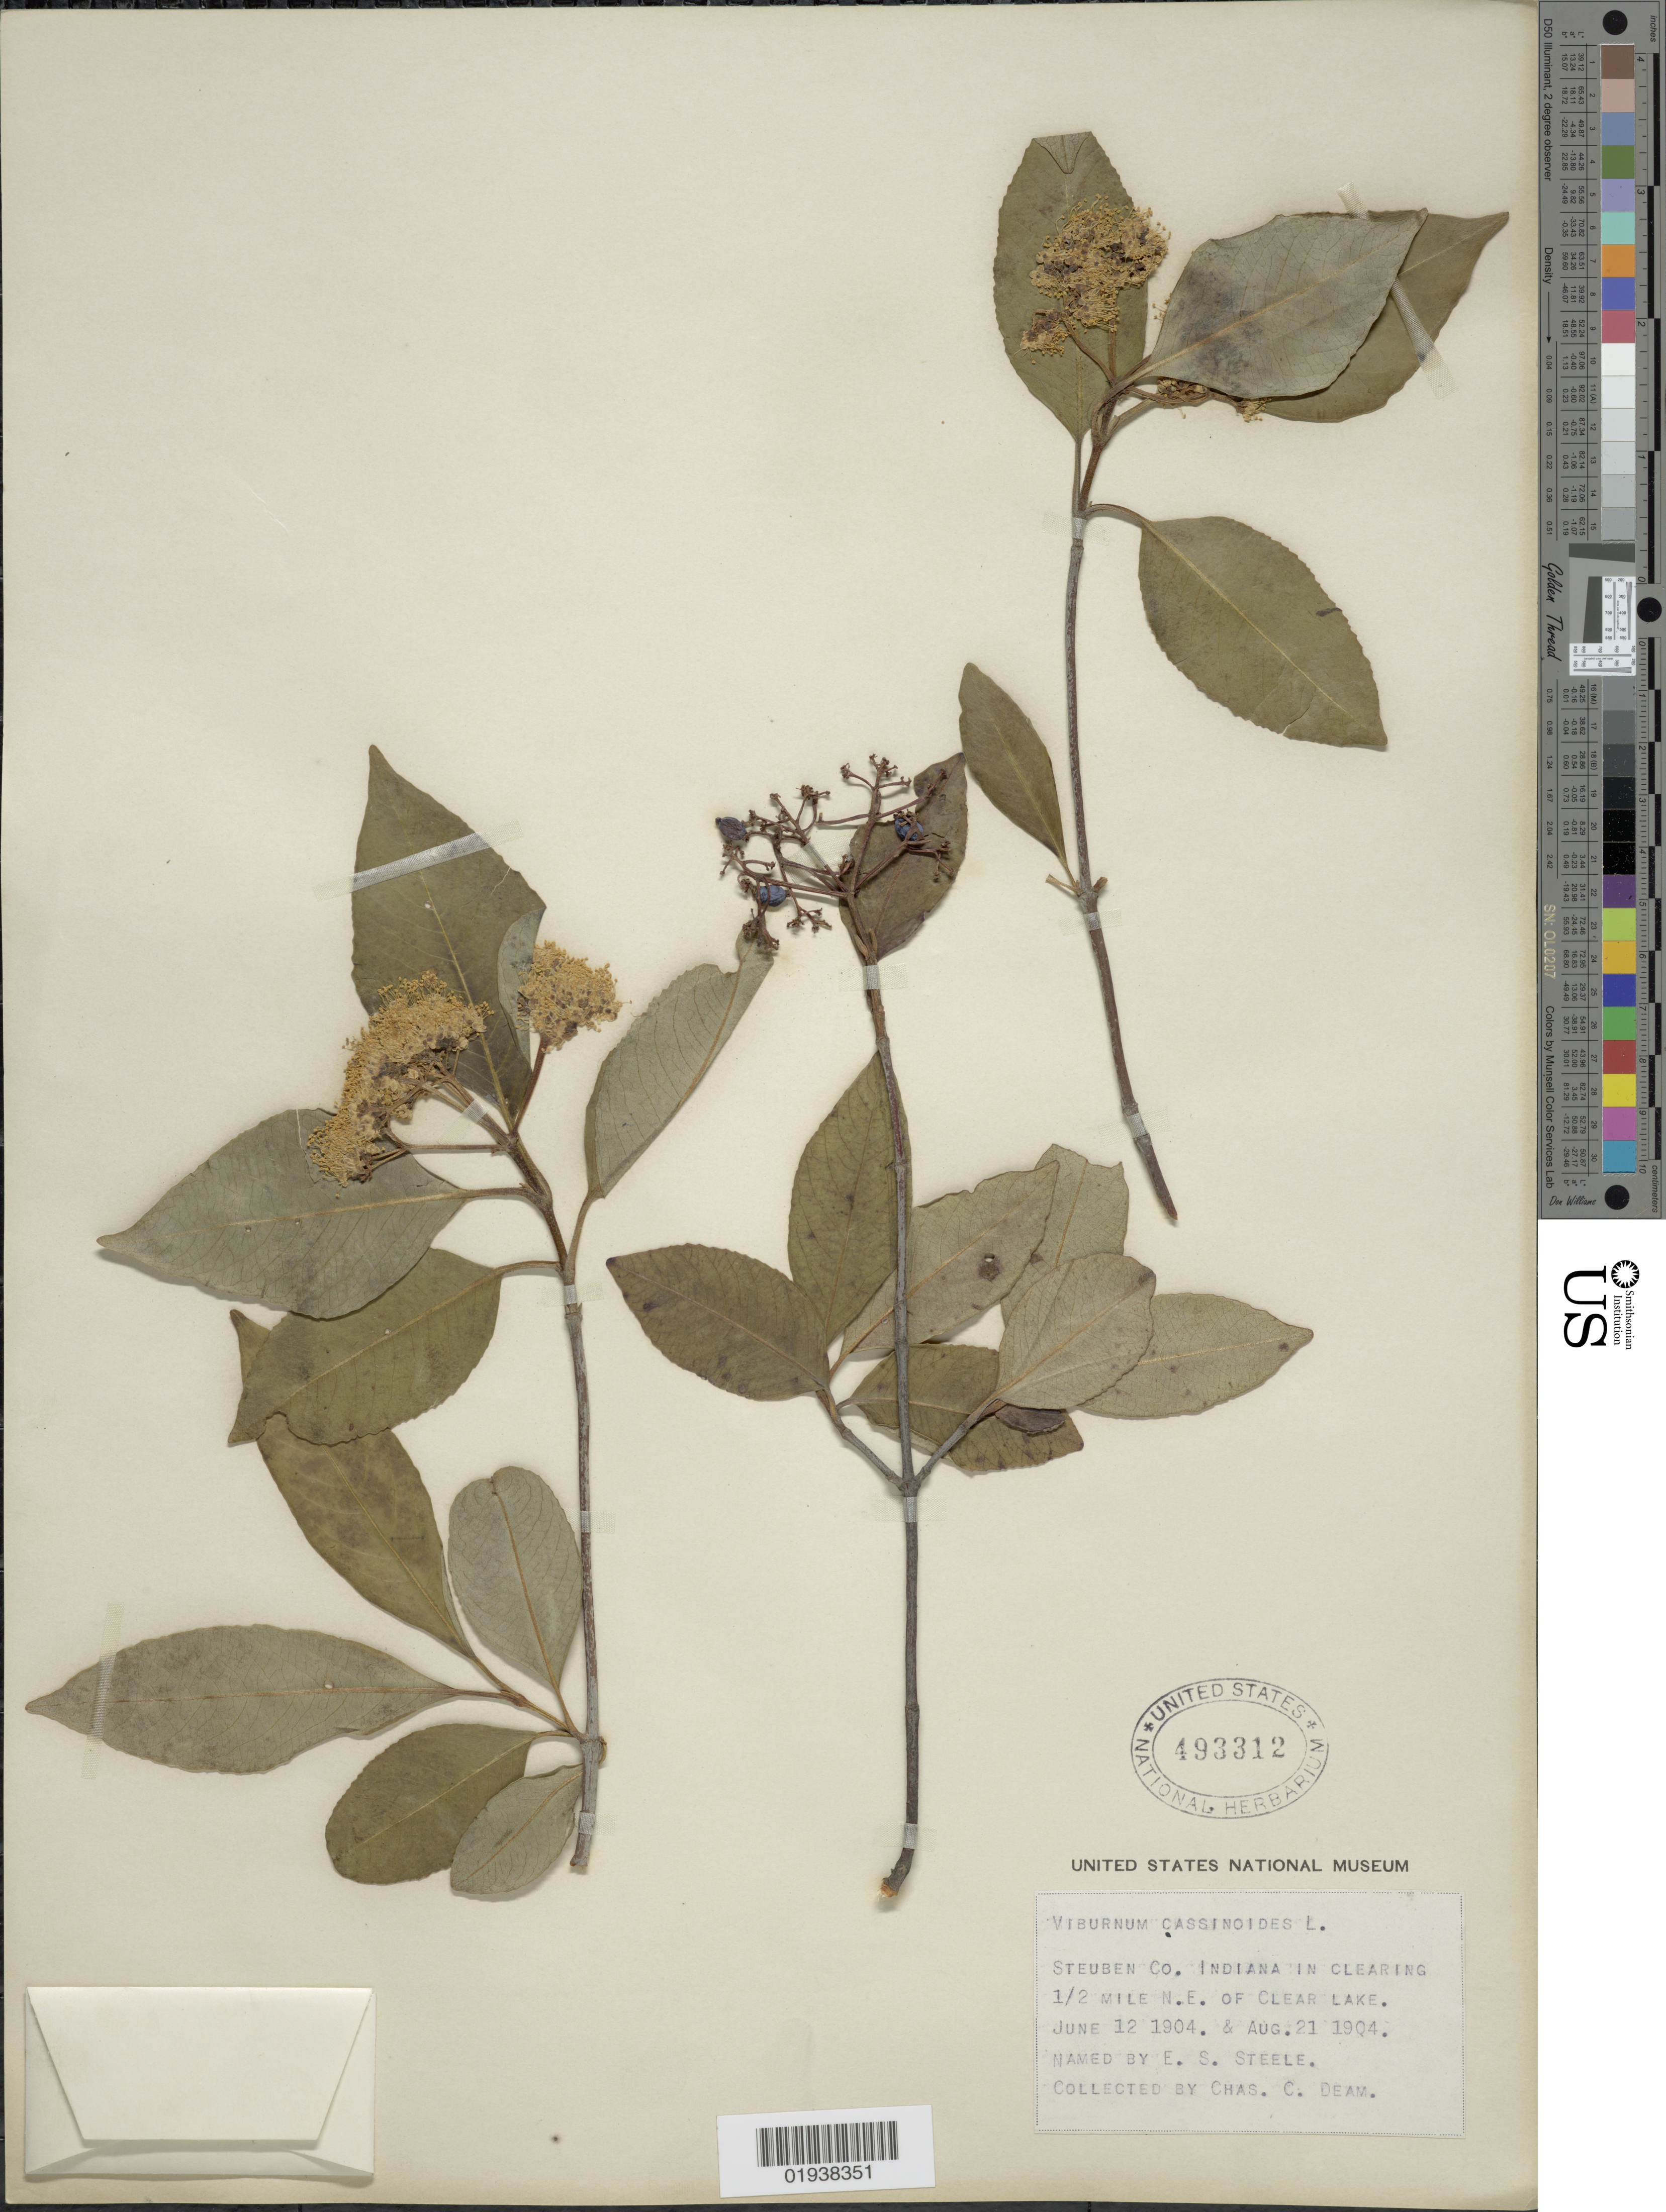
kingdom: Plantae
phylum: Tracheophyta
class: Magnoliopsida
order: Dipsacales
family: Viburnaceae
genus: Viburnum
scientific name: Viburnum cassinoides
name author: L.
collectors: C. C. Deam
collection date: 1904-06-12/1904-08-21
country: United States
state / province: Indiana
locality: Steuben Co. Indiana in clearing 1/2 Mile N.E. of Clear Lake.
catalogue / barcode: US 493312